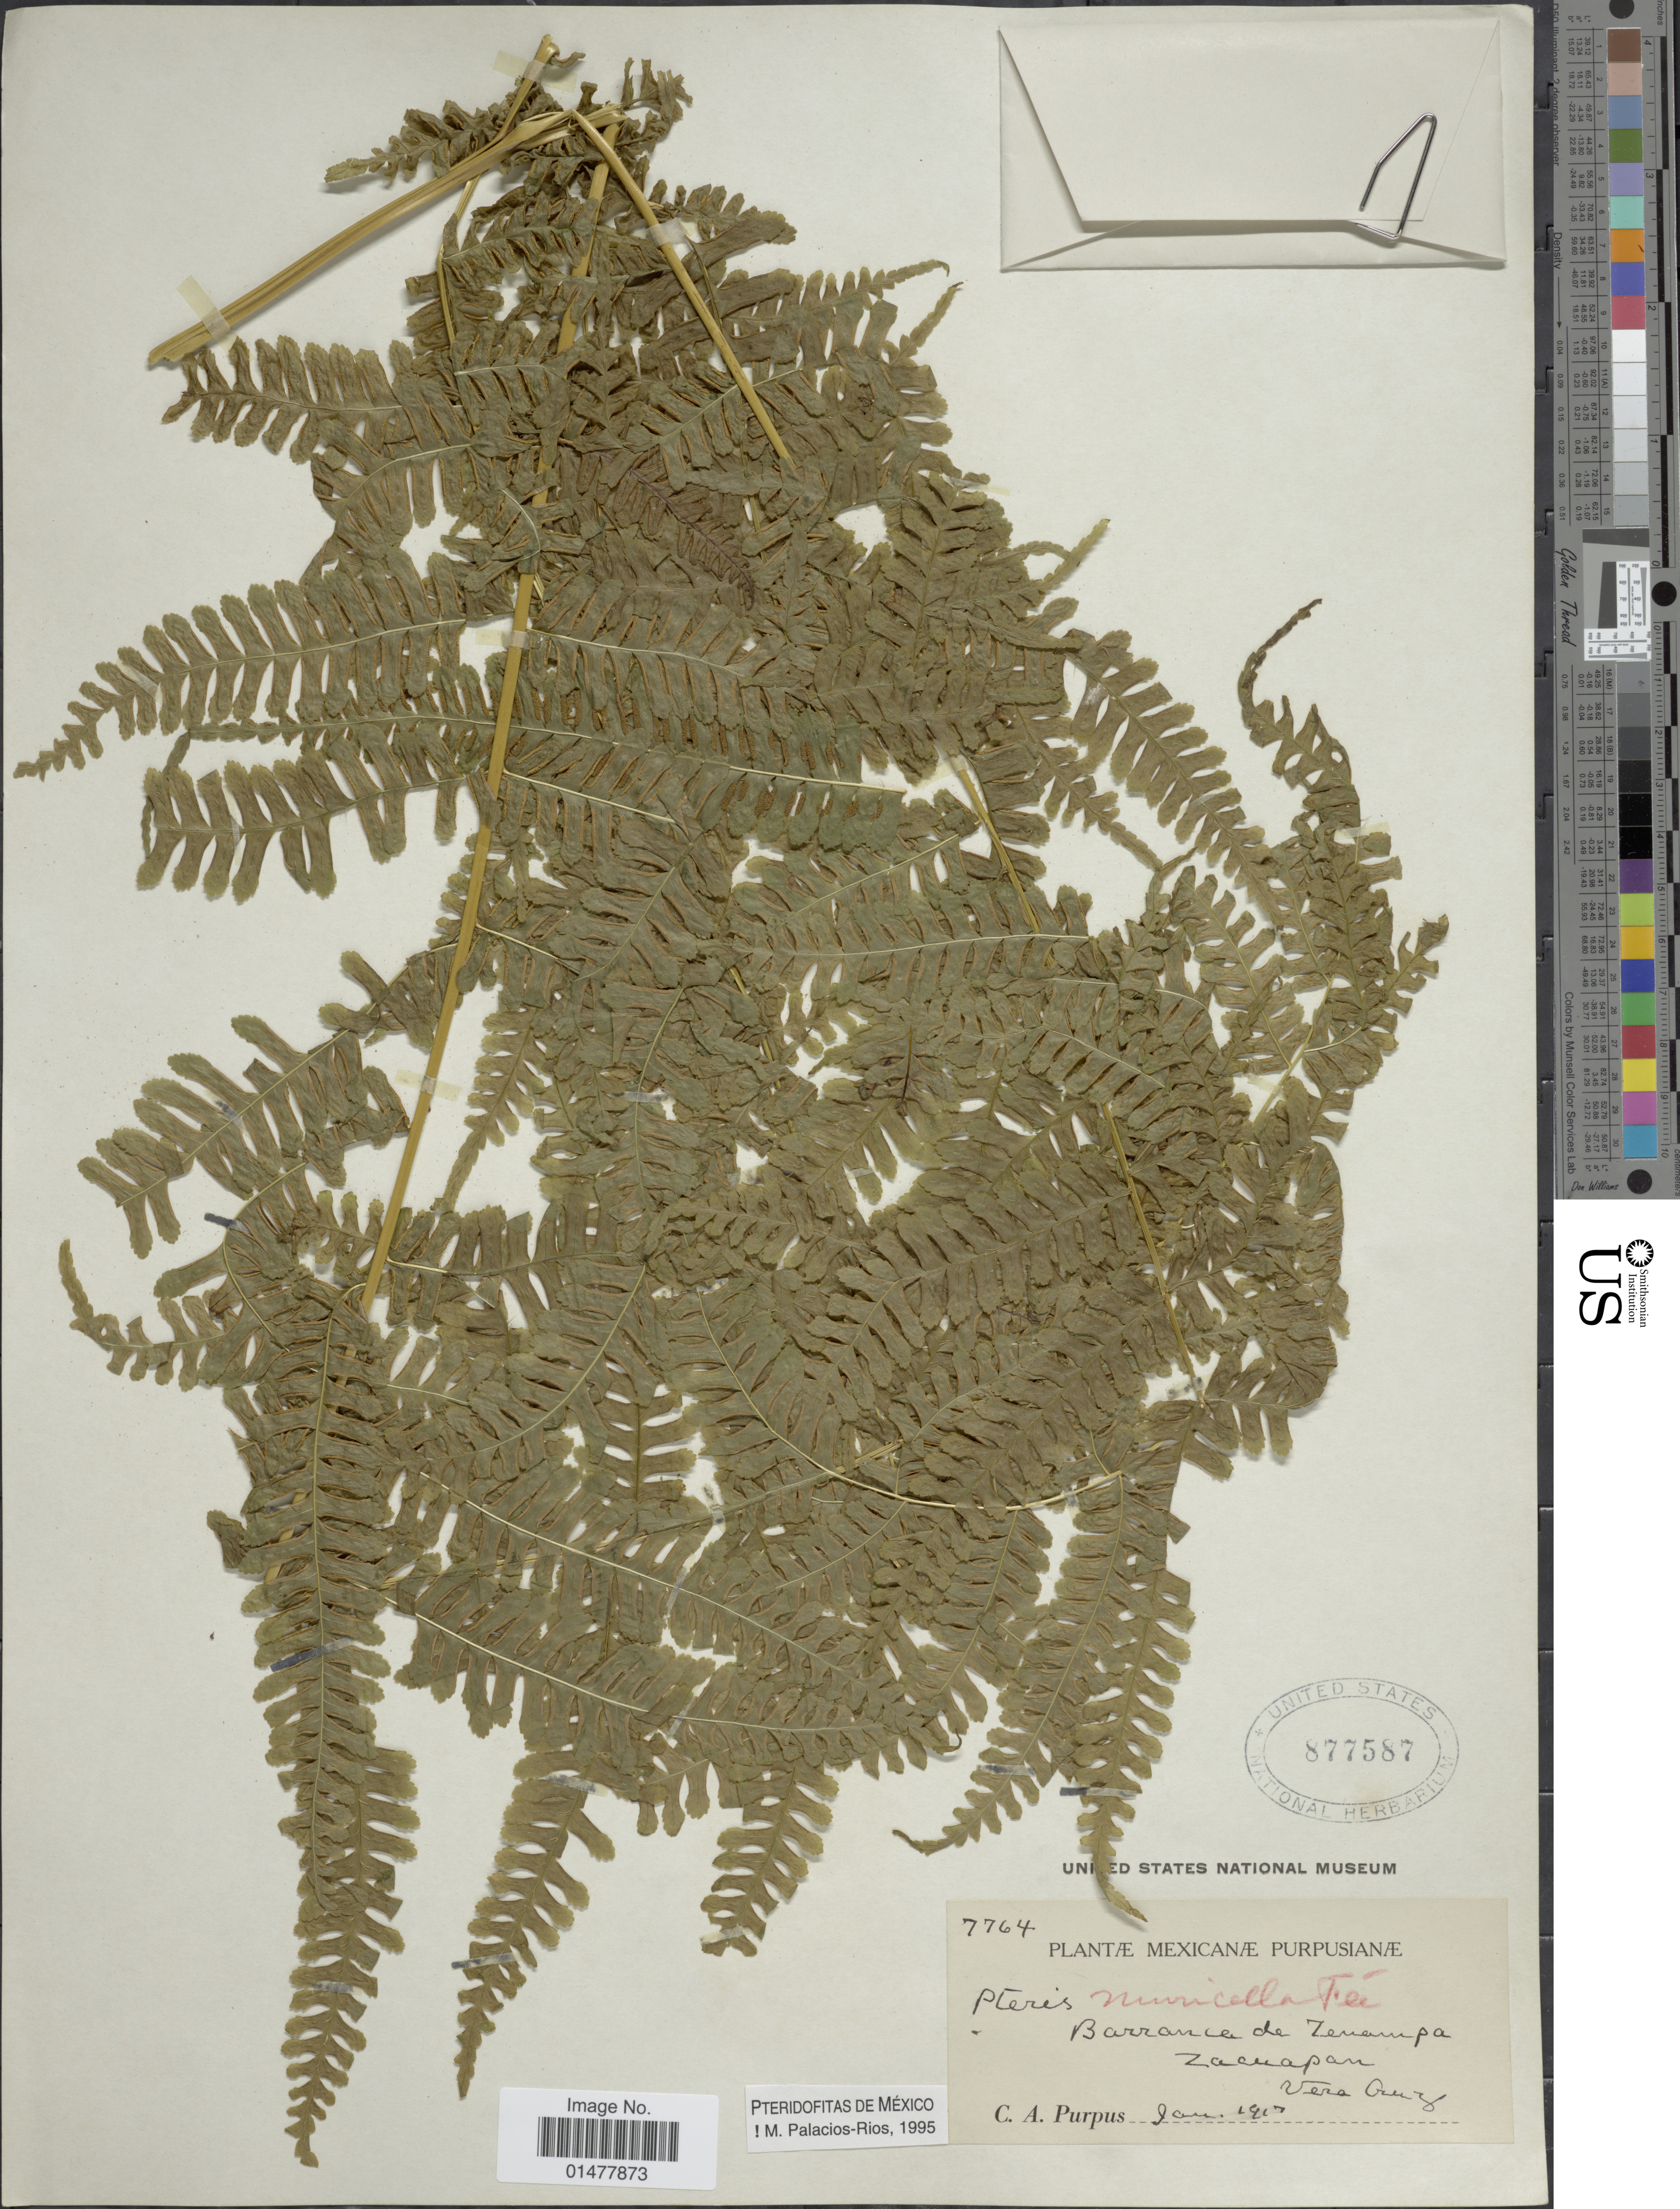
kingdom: Plantae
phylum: Tracheophyta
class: Polypodiopsida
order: Polypodiales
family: Pteridaceae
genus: Pteris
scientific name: Pteris muricella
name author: Fée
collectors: C. A. Purpus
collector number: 7764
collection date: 1917-01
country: Mexico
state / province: Veracruz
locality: Plantae Mexicanaa, Barranca de Tenampa Zacuapan, Vera Cruz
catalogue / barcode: US 877587